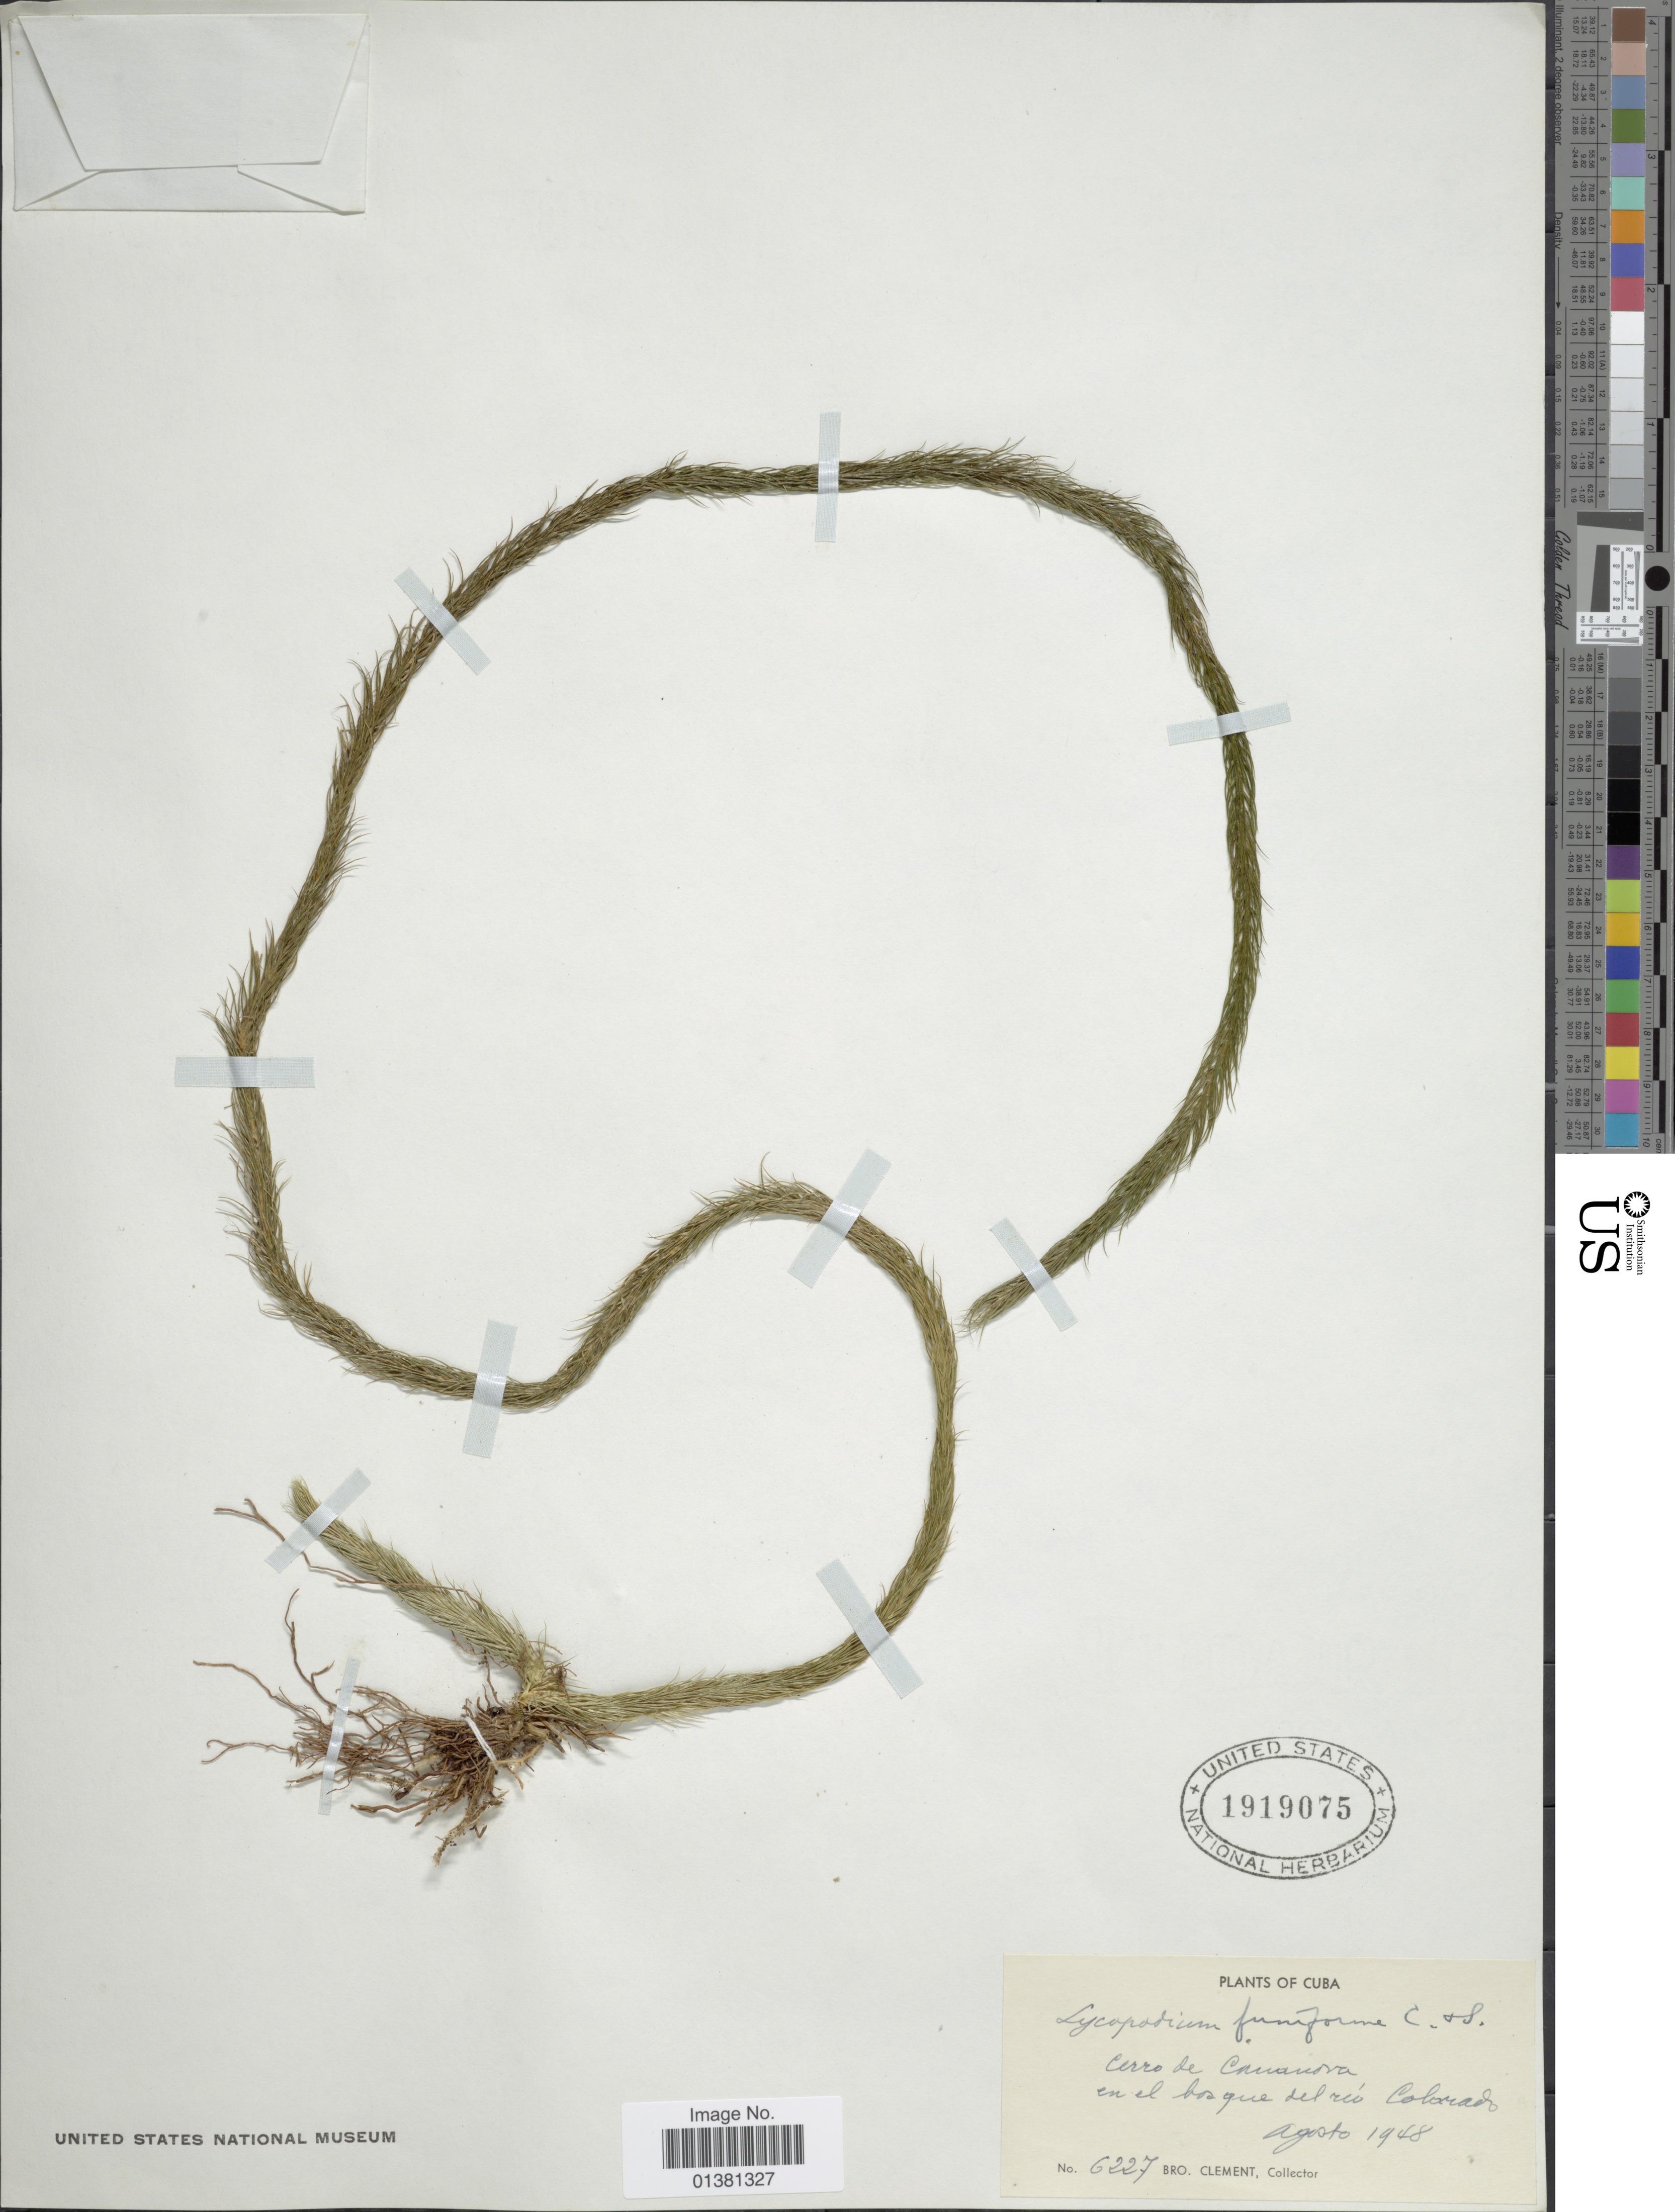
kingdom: Plantae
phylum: Tracheophyta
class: Lycopodiopsida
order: Lycopodiales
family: Lycopodiaceae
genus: Phlegmariurus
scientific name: Phlegmariurus funiformis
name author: (Cham. & Spring) B. Øllg.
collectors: B. Clement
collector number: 6227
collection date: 1948-08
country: Cuba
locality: Cerro de Cananova en el bosque del rio Colorado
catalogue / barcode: US 1919075